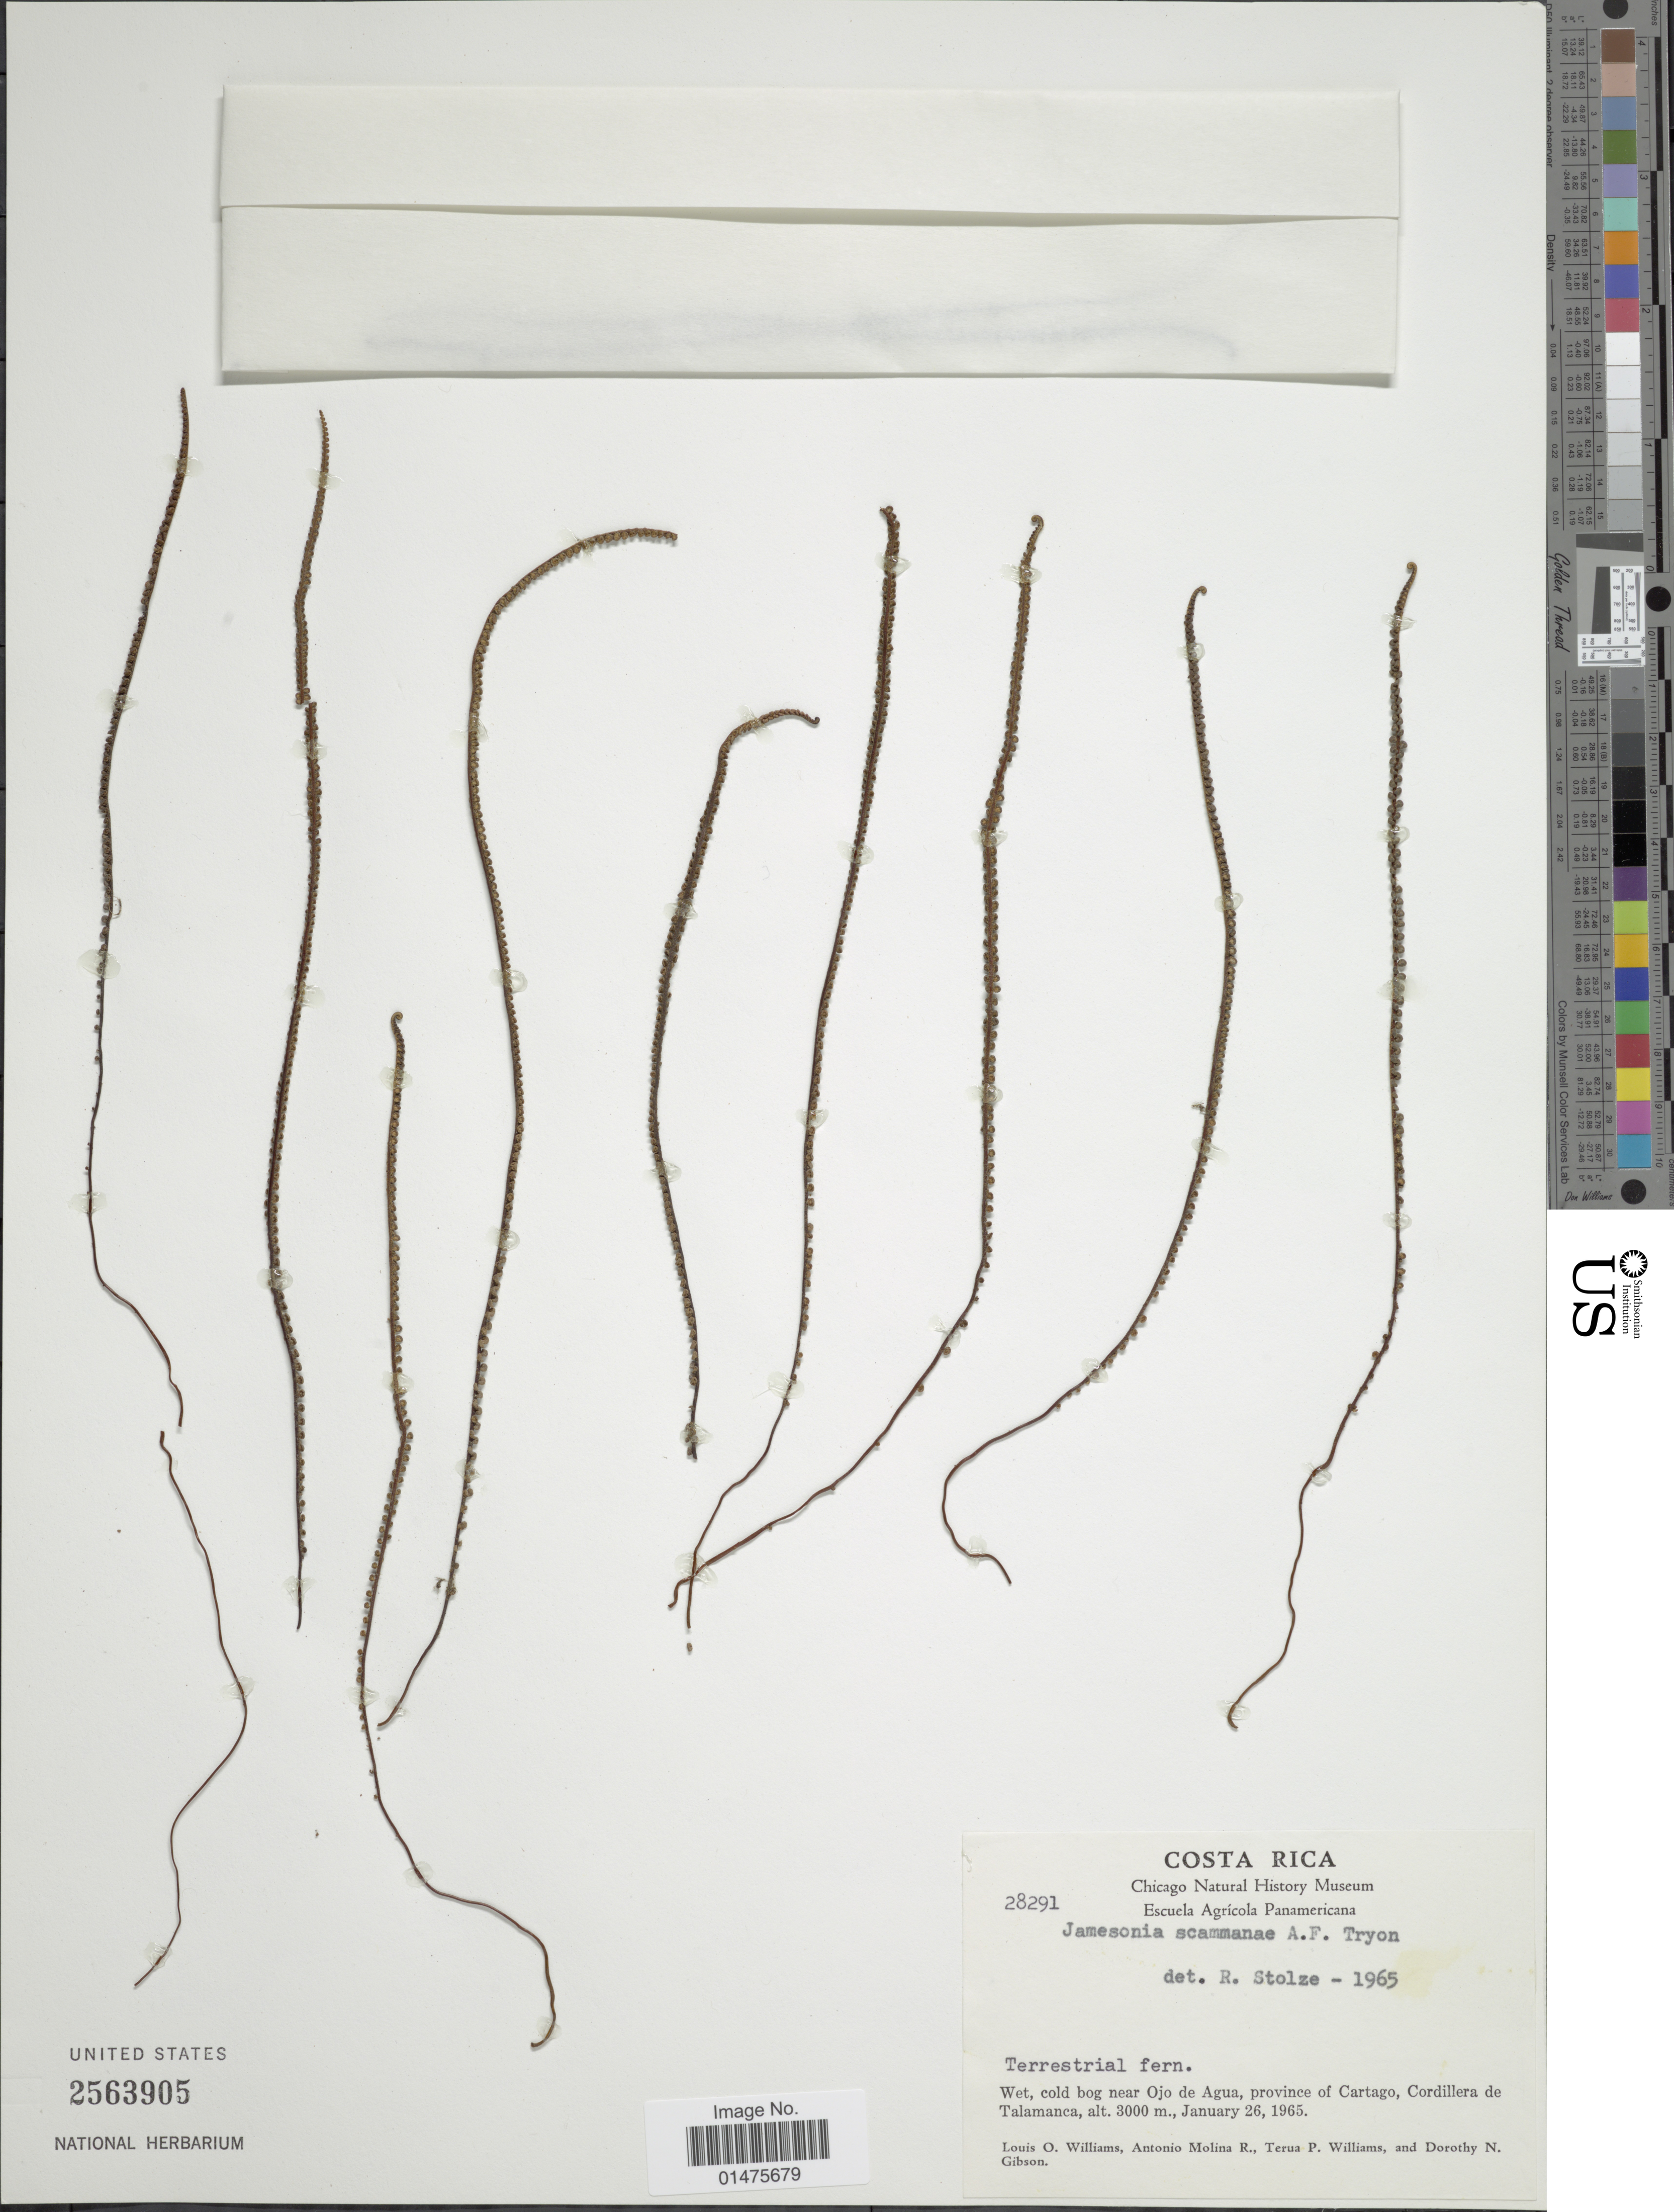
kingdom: Plantae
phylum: Tracheophyta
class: Polypodiopsida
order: Polypodiales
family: Pteridaceae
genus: Jamesonia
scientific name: Jamesonia scammanae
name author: A.F. Tryon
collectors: L. O. Williams, A. Molina R., T. P. Williams & D. N. Gibson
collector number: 28291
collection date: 1965-01-26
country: Costa Rica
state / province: Cartago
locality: Wet, cold bog near Ojo de Agua, Cordillera de Talamanca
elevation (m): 3000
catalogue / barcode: US 2563905